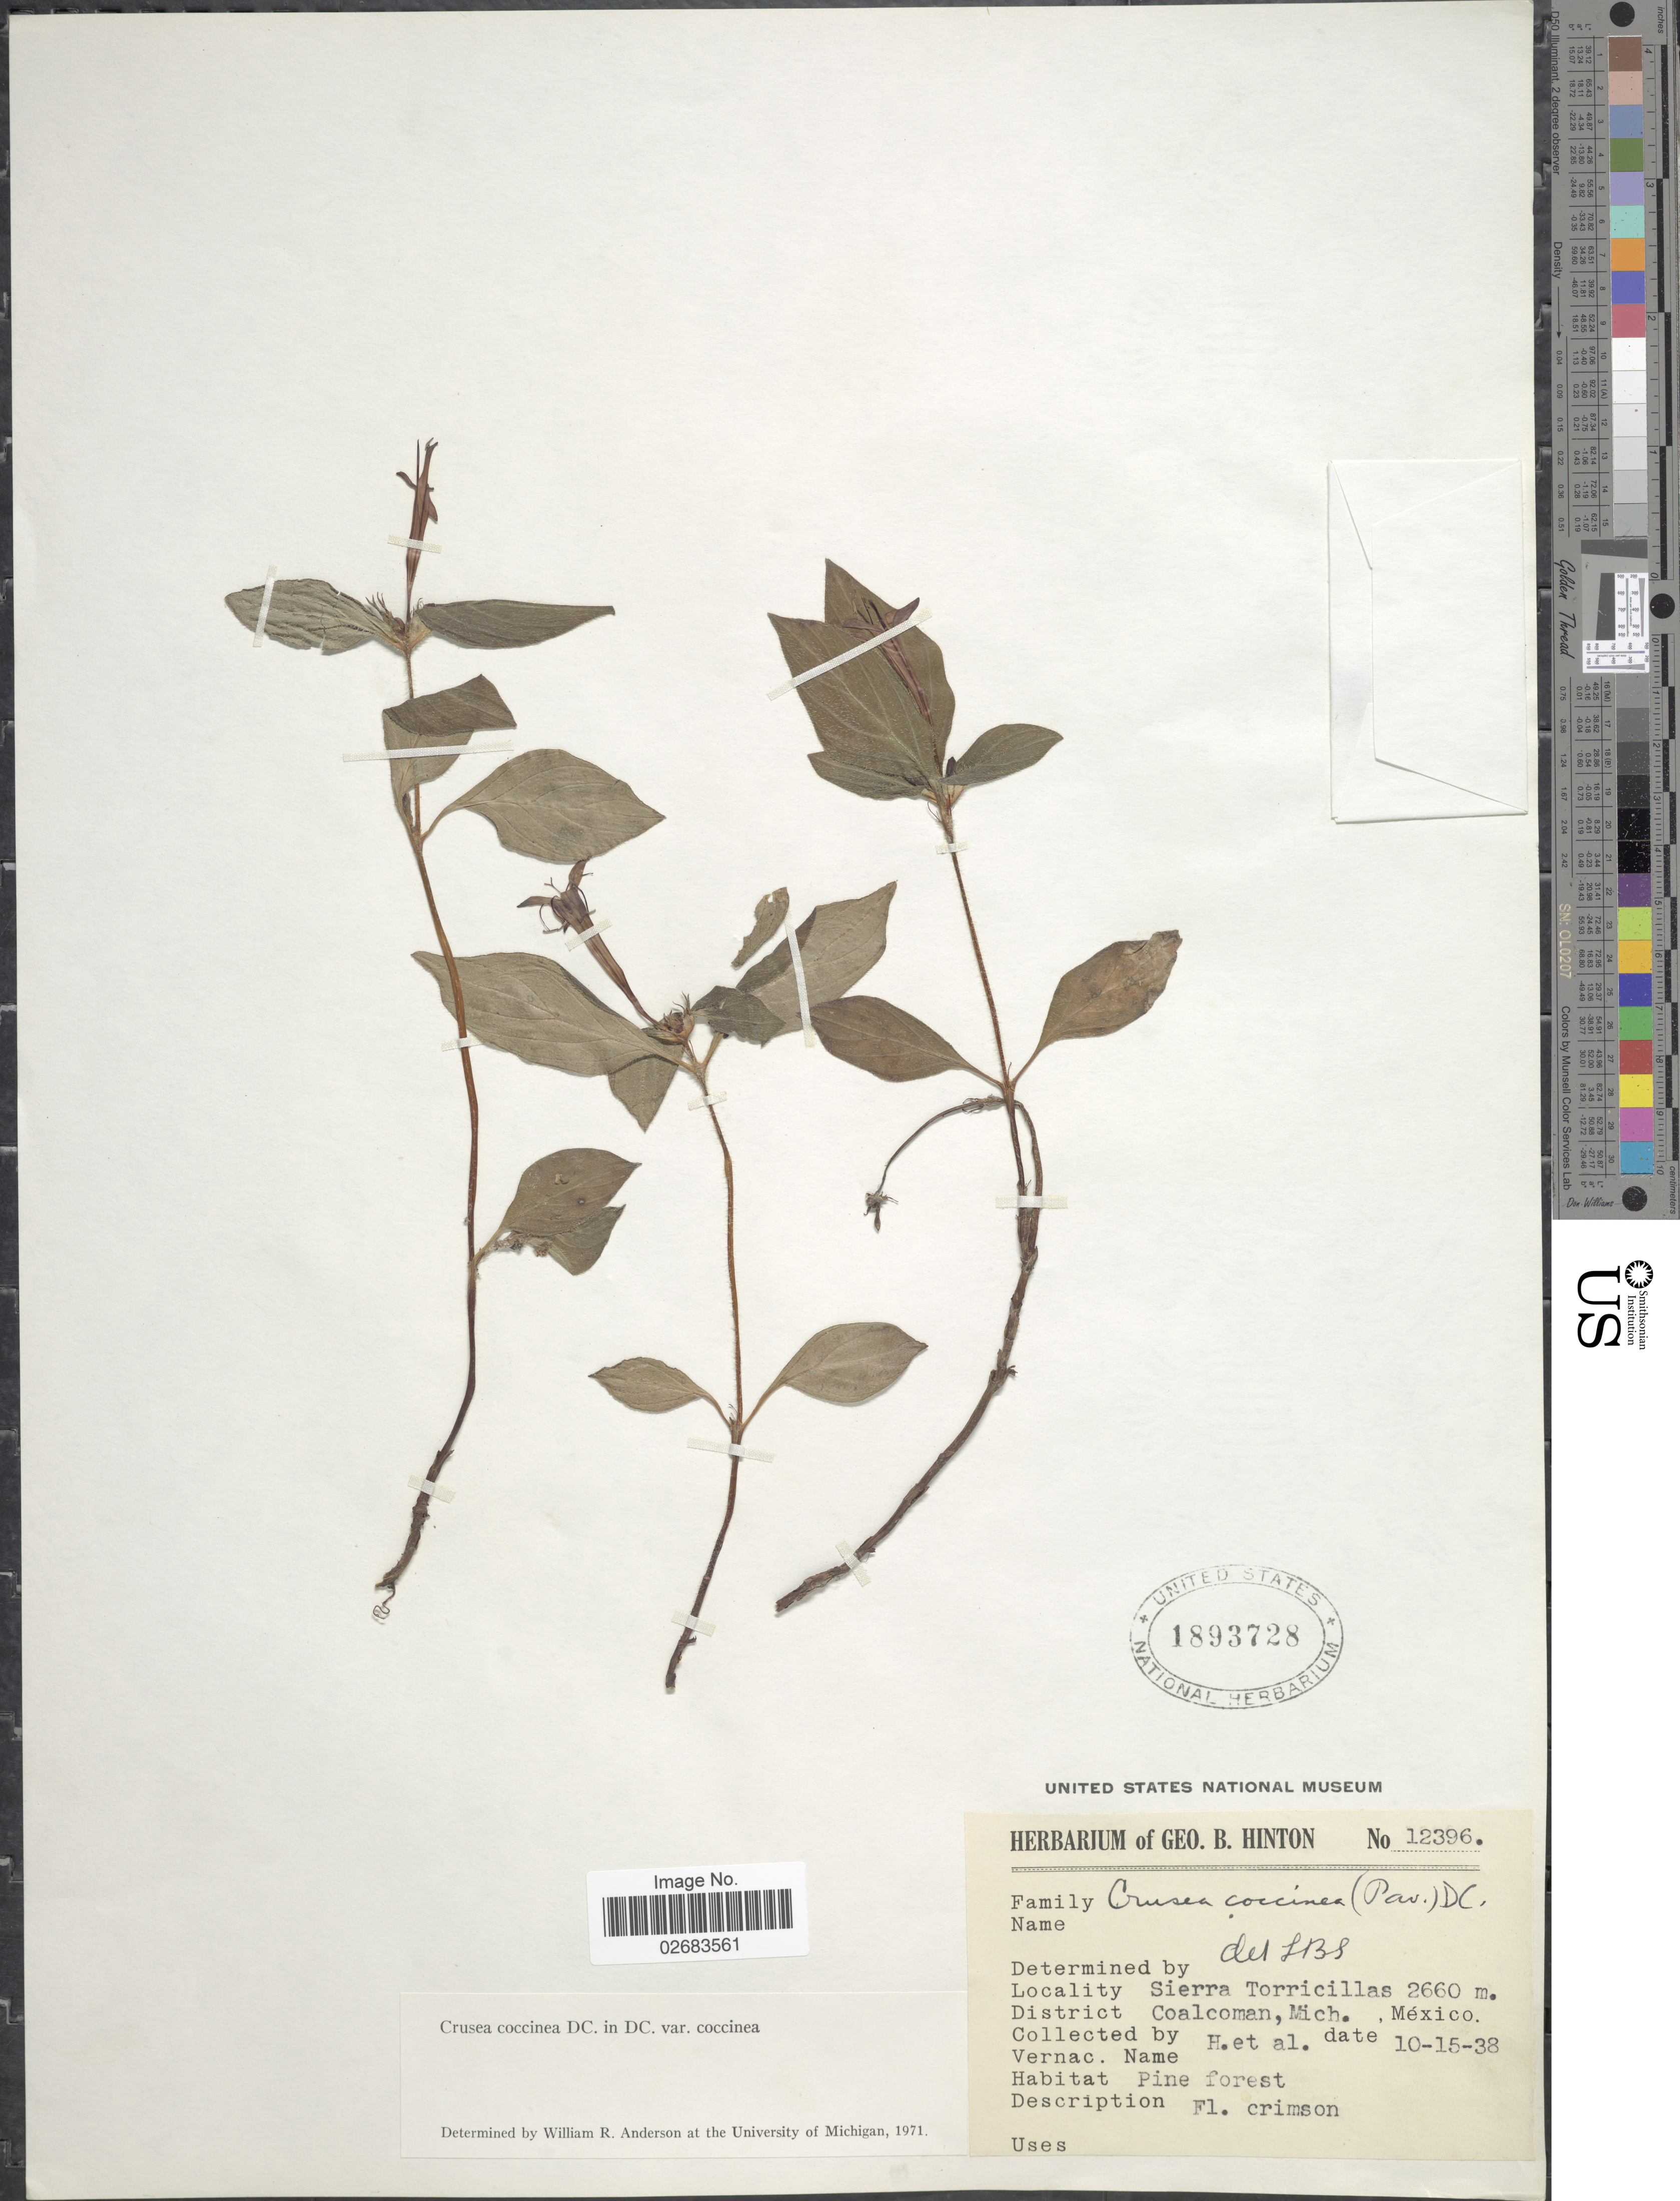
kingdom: Plantae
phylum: Tracheophyta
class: Magnoliopsida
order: Gentianales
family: Rubiaceae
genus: Crusea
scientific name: Crusea coccinea var. coccinea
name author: DC.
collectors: G. B. Hinton & et al.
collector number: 12396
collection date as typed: Transcribed d/m/y: 15/10/38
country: Mexico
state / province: Michoacán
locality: Sierra Torricillas, District Coalcoman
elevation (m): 2660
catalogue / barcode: US 1893728